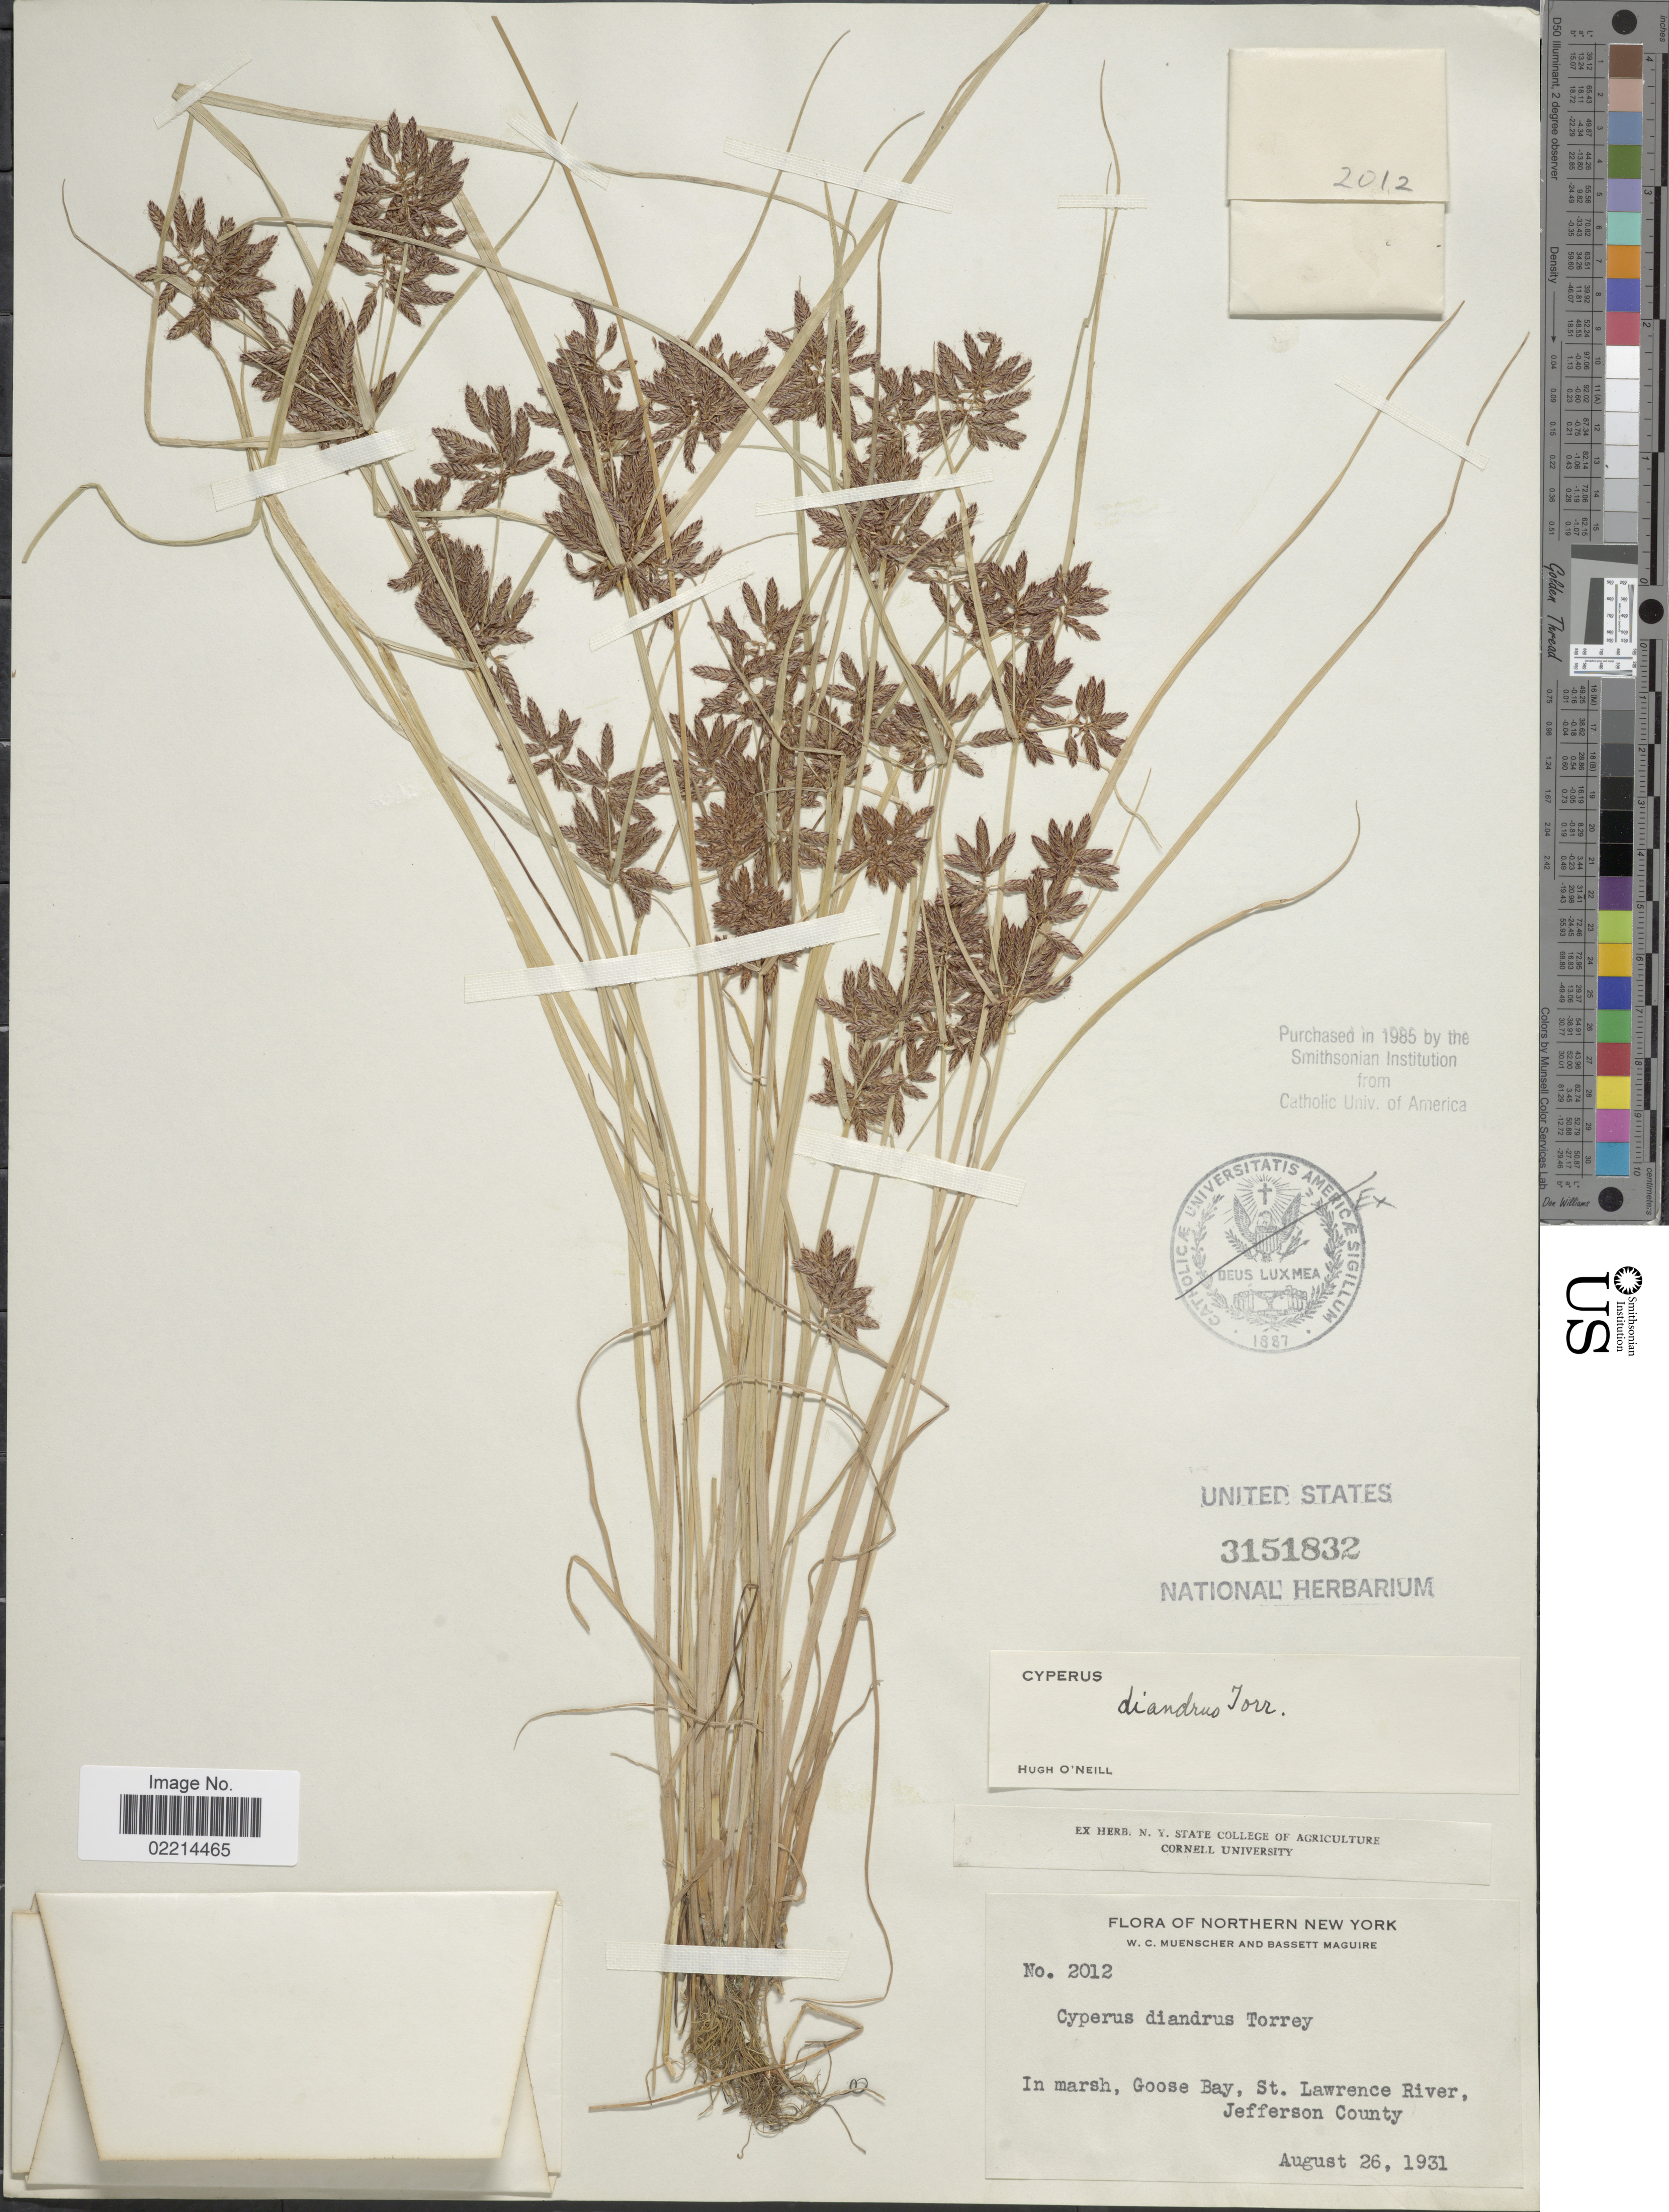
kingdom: Plantae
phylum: Tracheophyta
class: Liliopsida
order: Poales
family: Cyperaceae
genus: Cyperus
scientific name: Cyperus diandrus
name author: Torr.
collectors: W. Muenscher & B. Maguire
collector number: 2012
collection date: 1931-08-26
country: United States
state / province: New York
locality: Northern New York, in marsh, Goose Bay, St. Lawrence River, Jefferson County.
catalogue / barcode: US 3151832